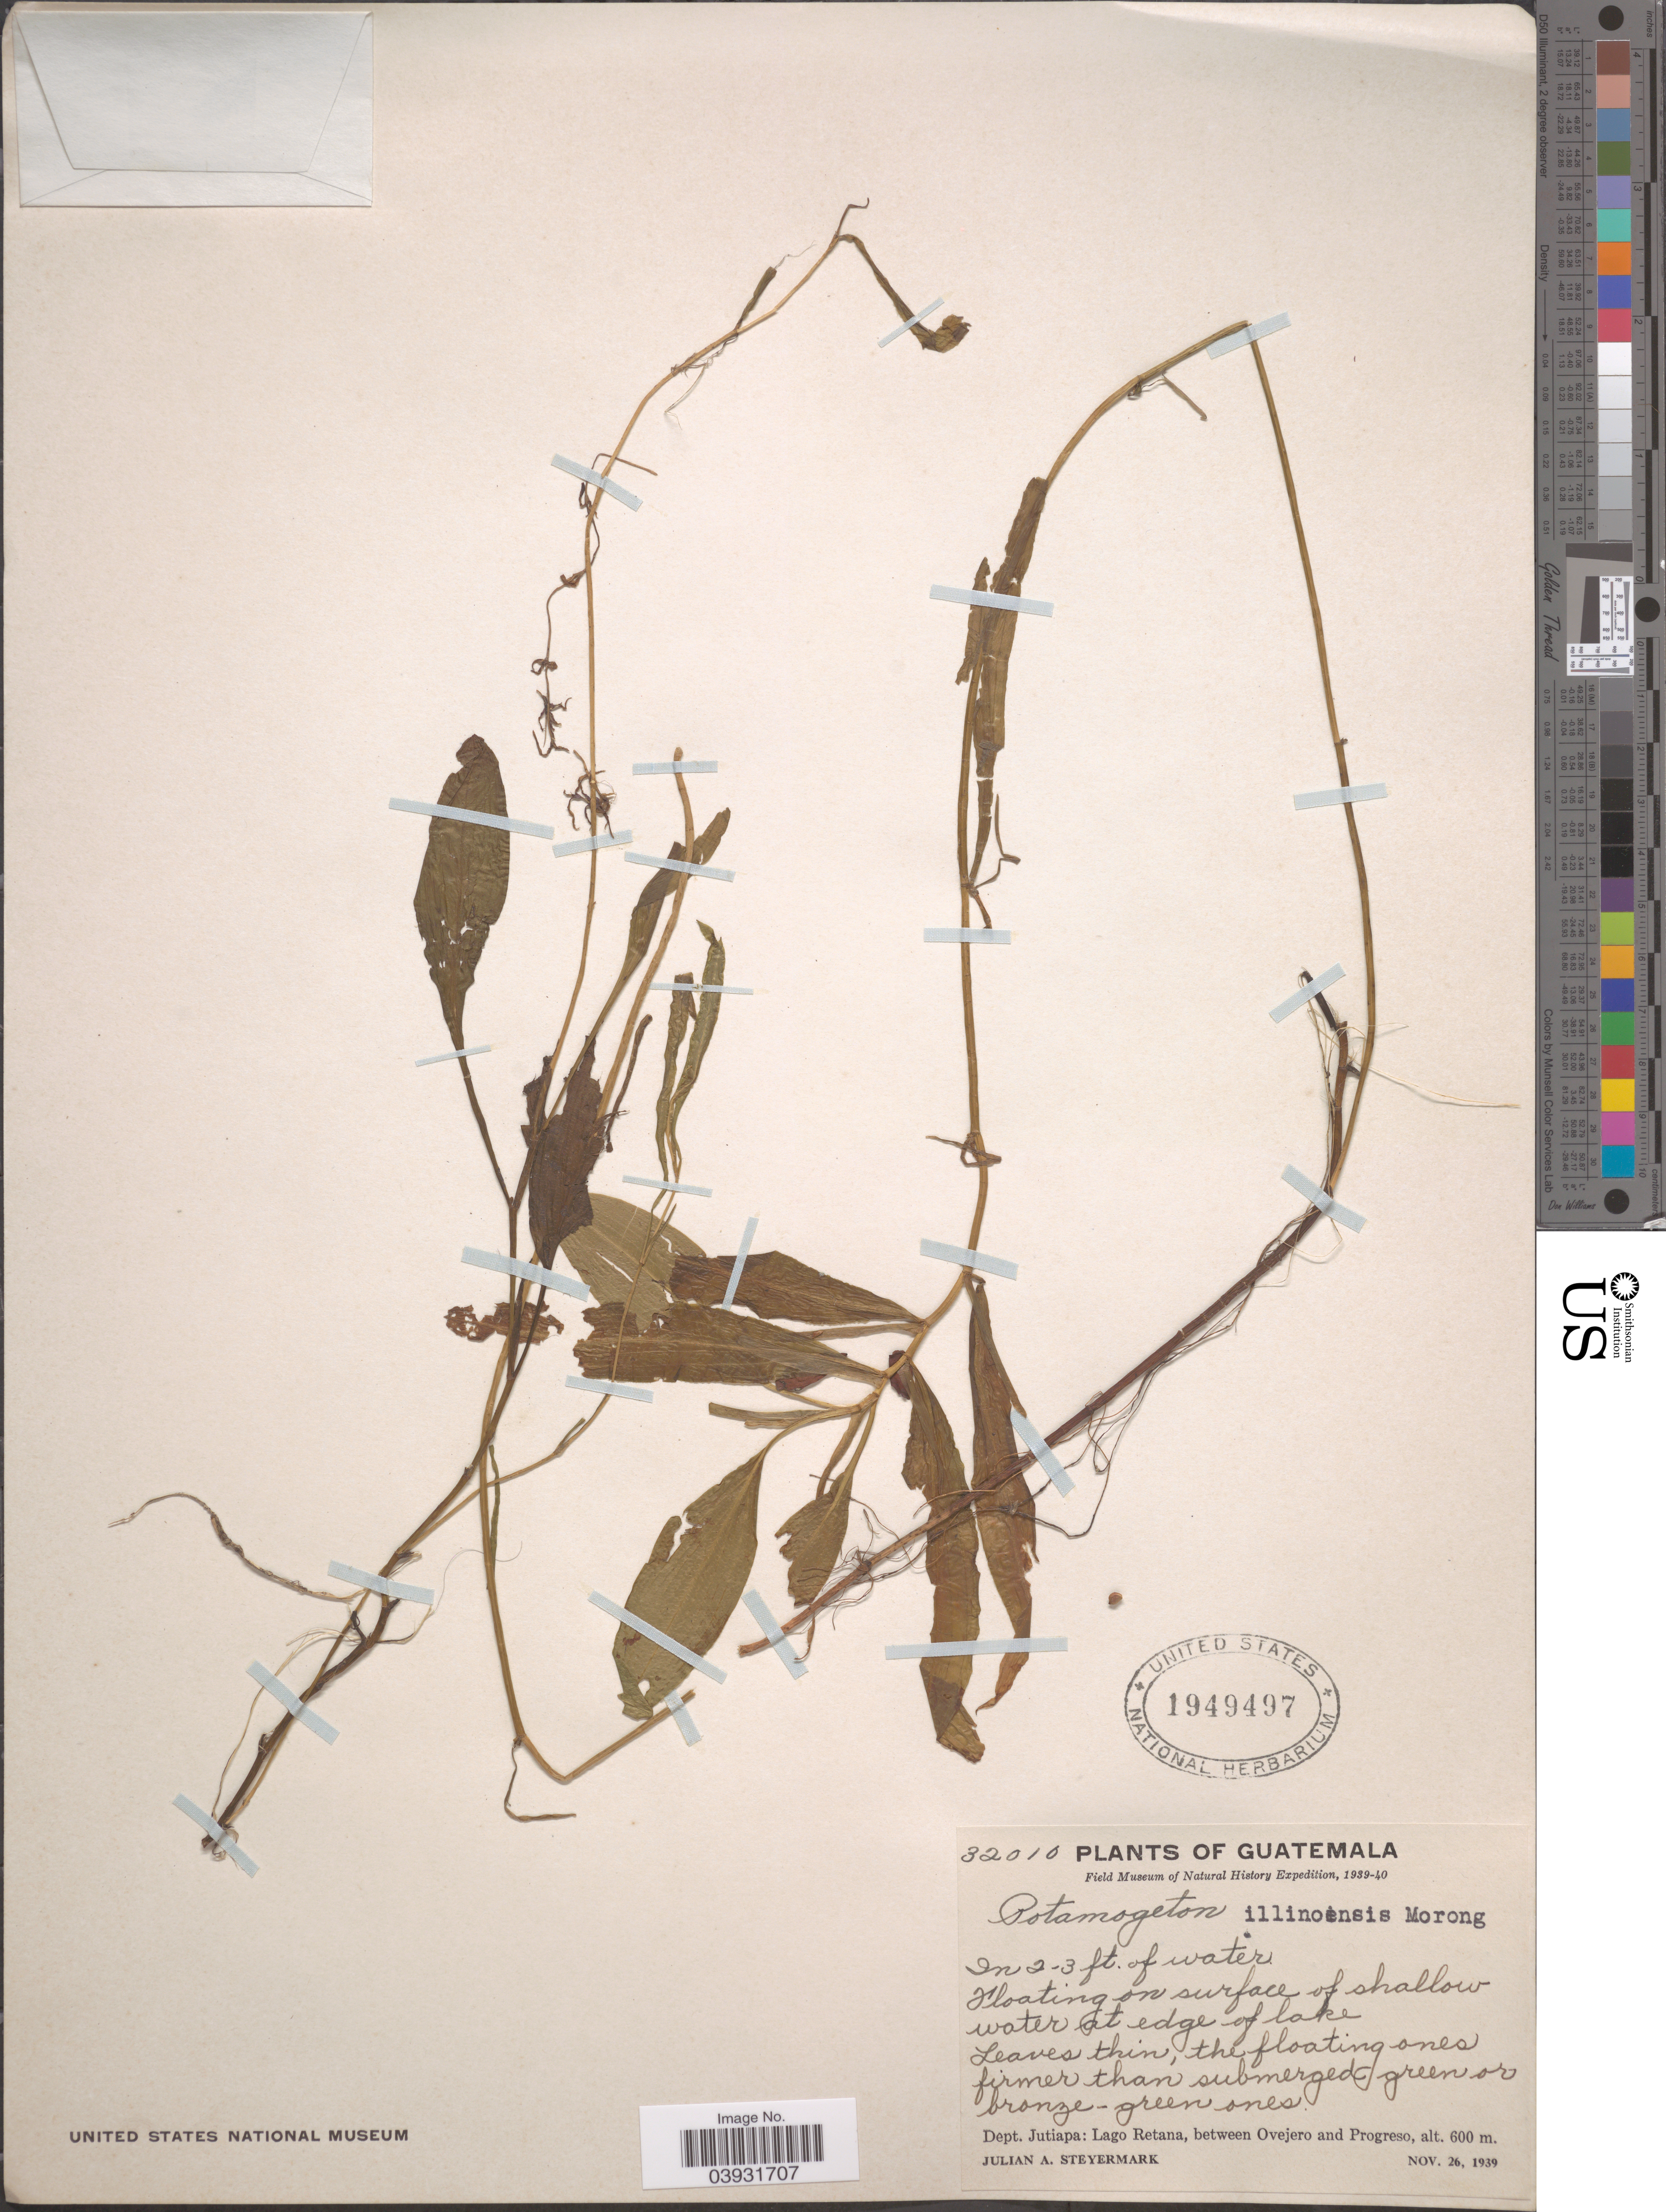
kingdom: Plantae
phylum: Tracheophyta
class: Liliopsida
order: Alismatales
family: Potamogetonaceae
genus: Potamogeton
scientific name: Potamogeton illinoensis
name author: Morong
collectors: J. Steyermark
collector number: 32010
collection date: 1939-11-26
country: Guatemala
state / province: Jutiapa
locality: Dept. Jutiapa: Lago Retana, between Ovejero and Progreso.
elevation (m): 600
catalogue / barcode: US 1949497